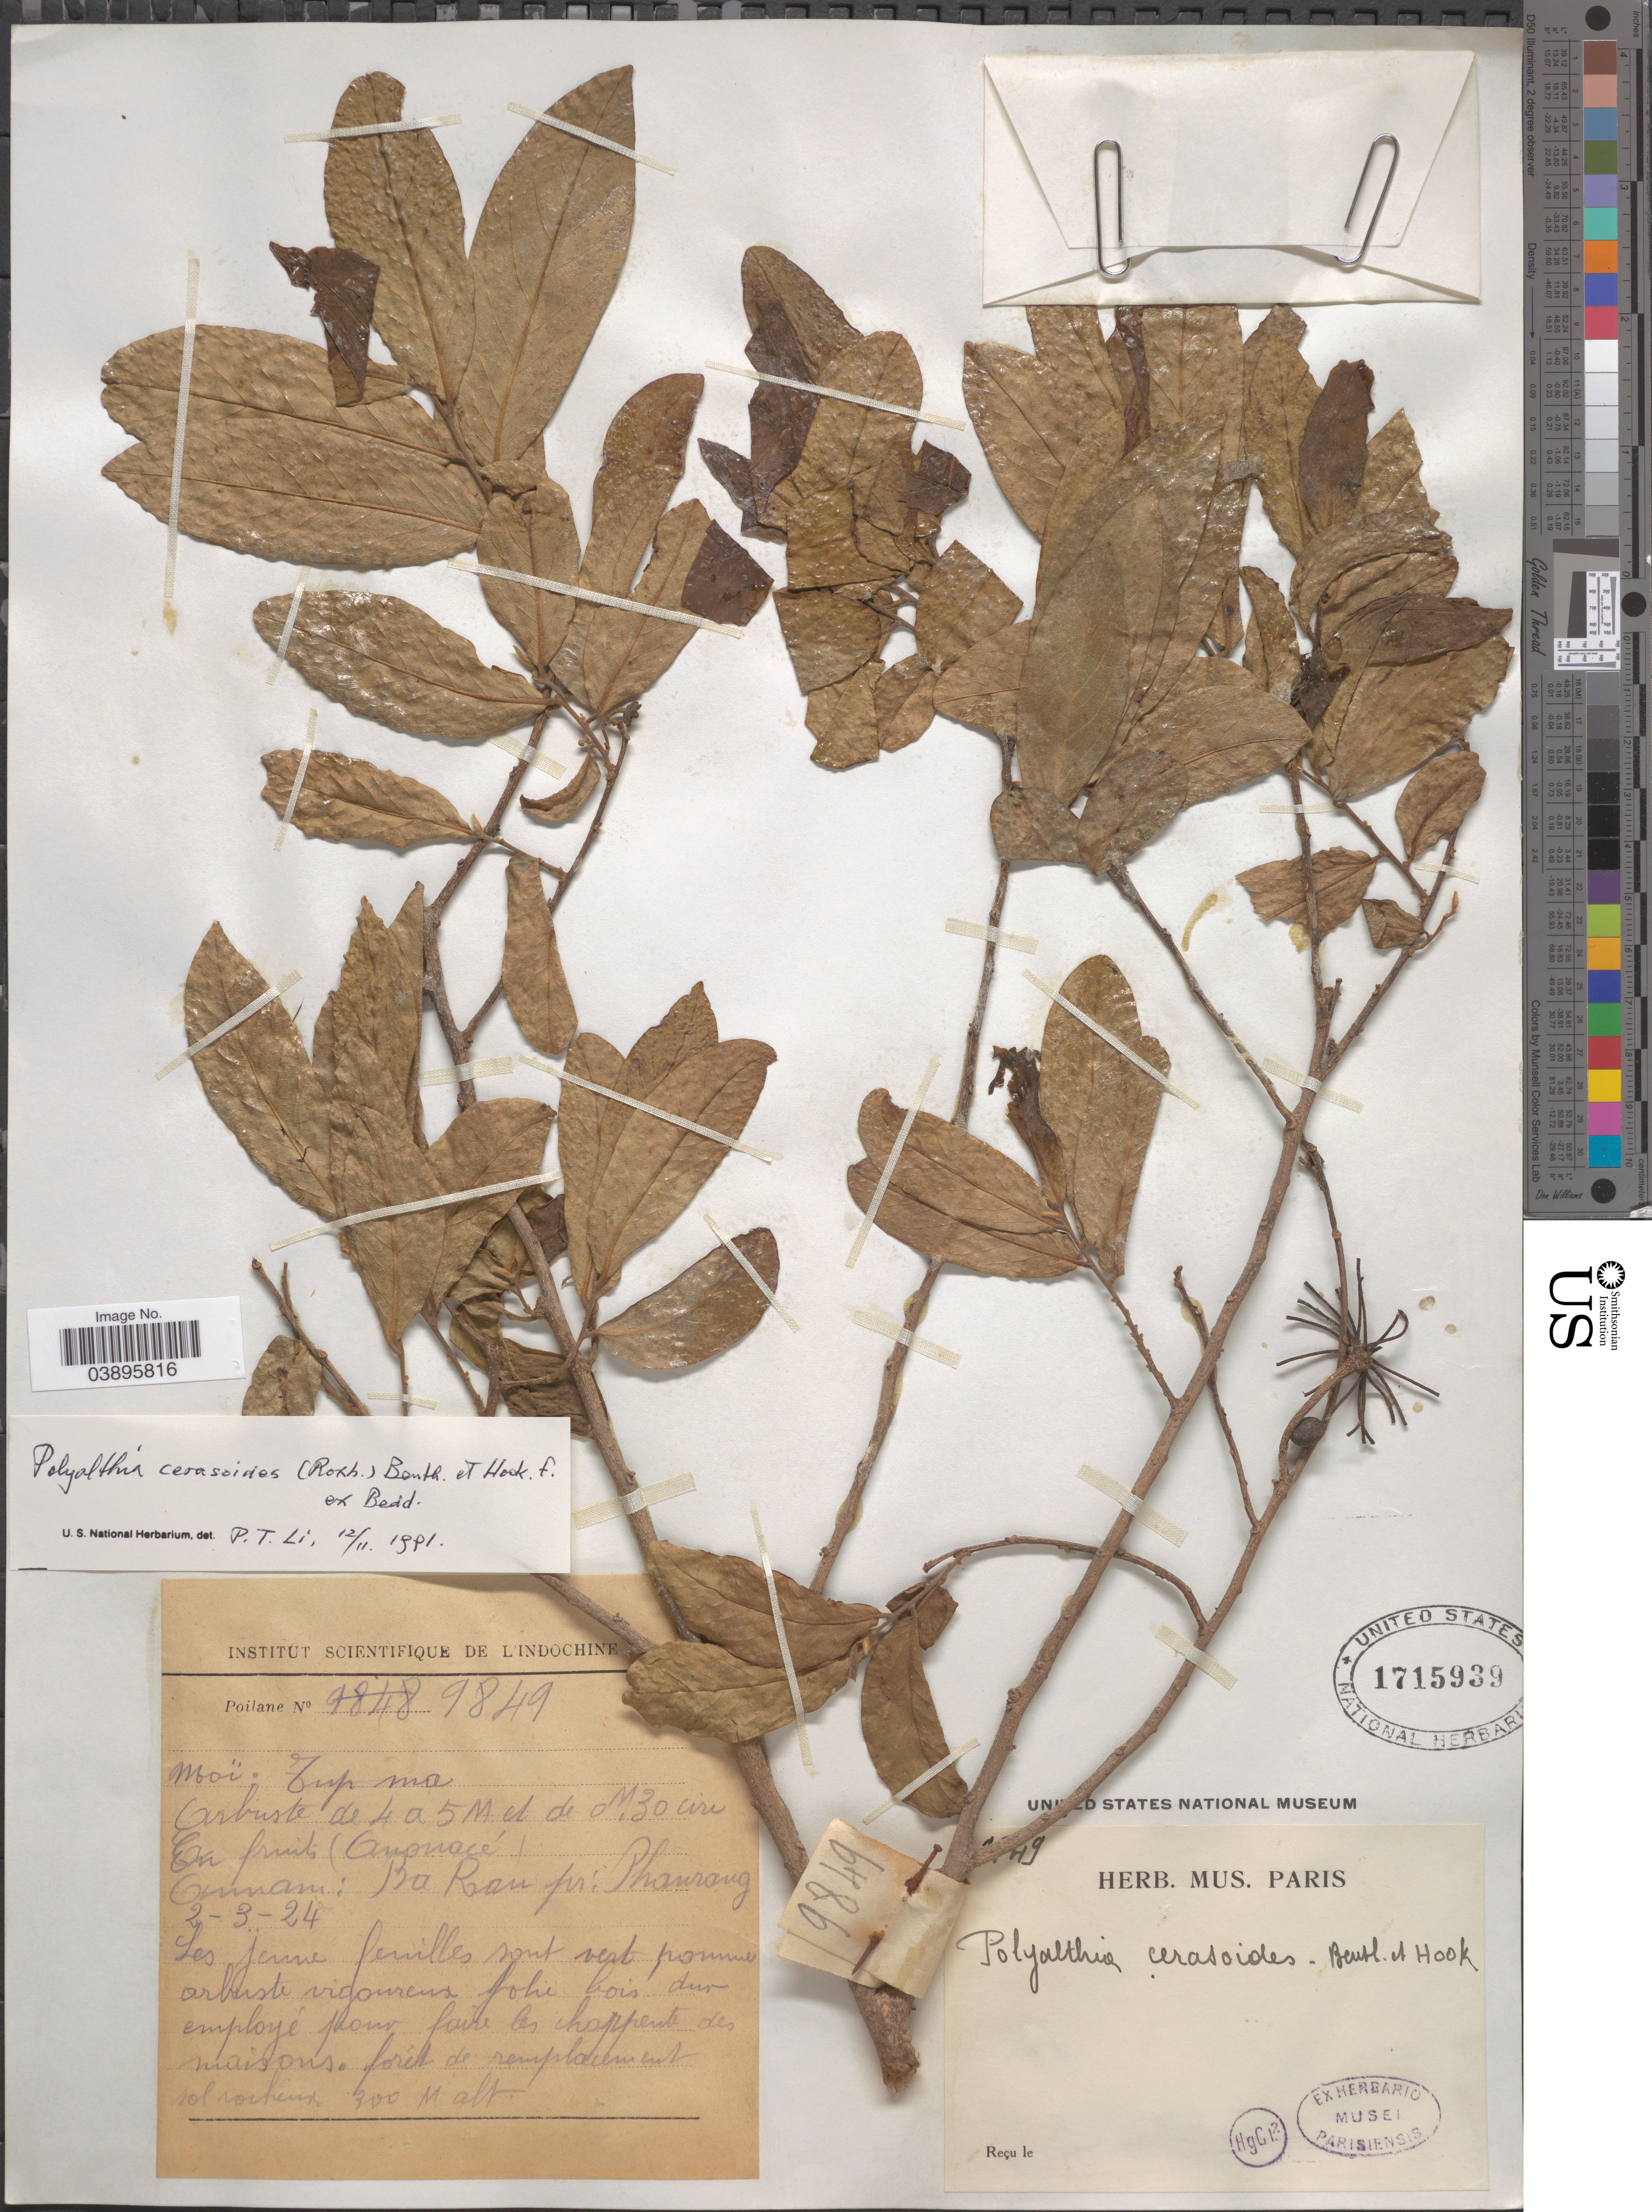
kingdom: Plantae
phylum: Tracheophyta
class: Magnoliopsida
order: Magnoliales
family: Annonaceae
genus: Polyalthia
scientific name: Polyalthia cerasoides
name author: (Roxb.) Benth. et al.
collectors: -. Poilane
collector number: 9849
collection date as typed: Transcribed d/m/y: 2/3/24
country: Vietnam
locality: Annam: Ba Rau pr: Phanrang.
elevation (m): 300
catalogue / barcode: US 1715939